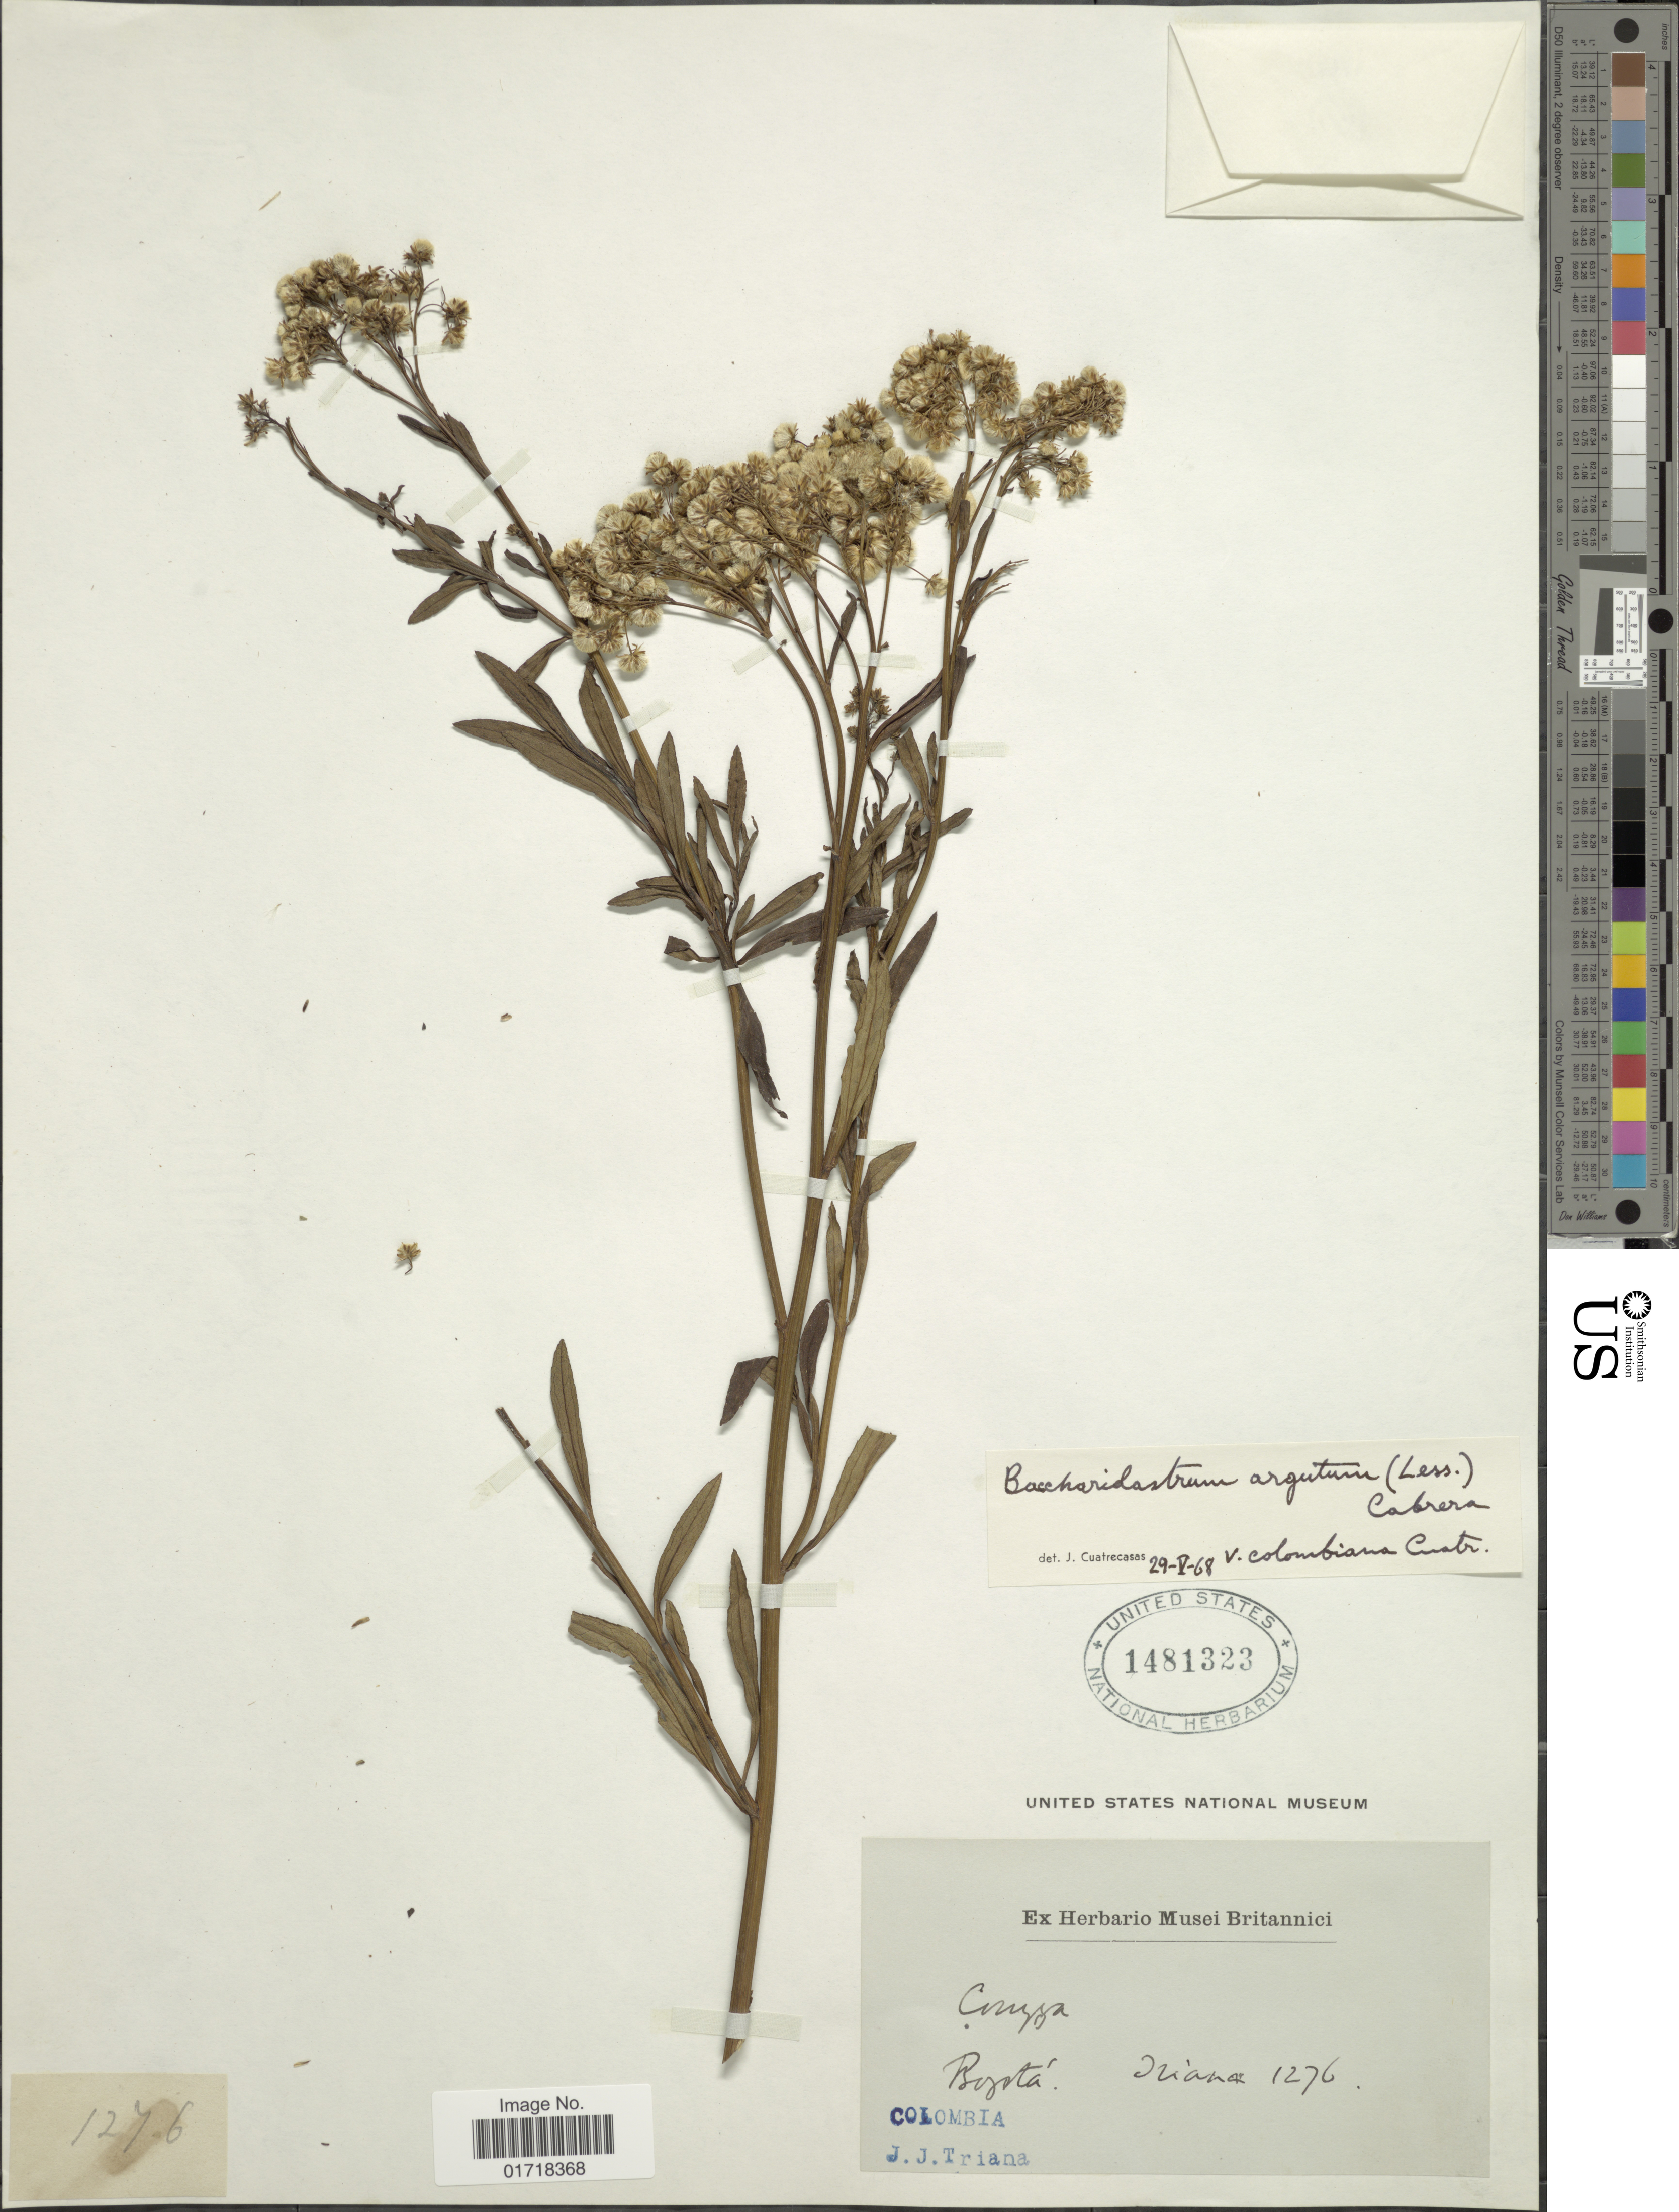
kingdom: Plantae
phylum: Tracheophyta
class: Magnoliopsida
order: Asterales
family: Asteraceae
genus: Baccharidastrum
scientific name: Baccharidastrum argutum var. colombianum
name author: Cuatrec.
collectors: J. J. Triana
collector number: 1276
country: Colombia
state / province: Bogota D.C.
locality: Bogota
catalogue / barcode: US 1481323